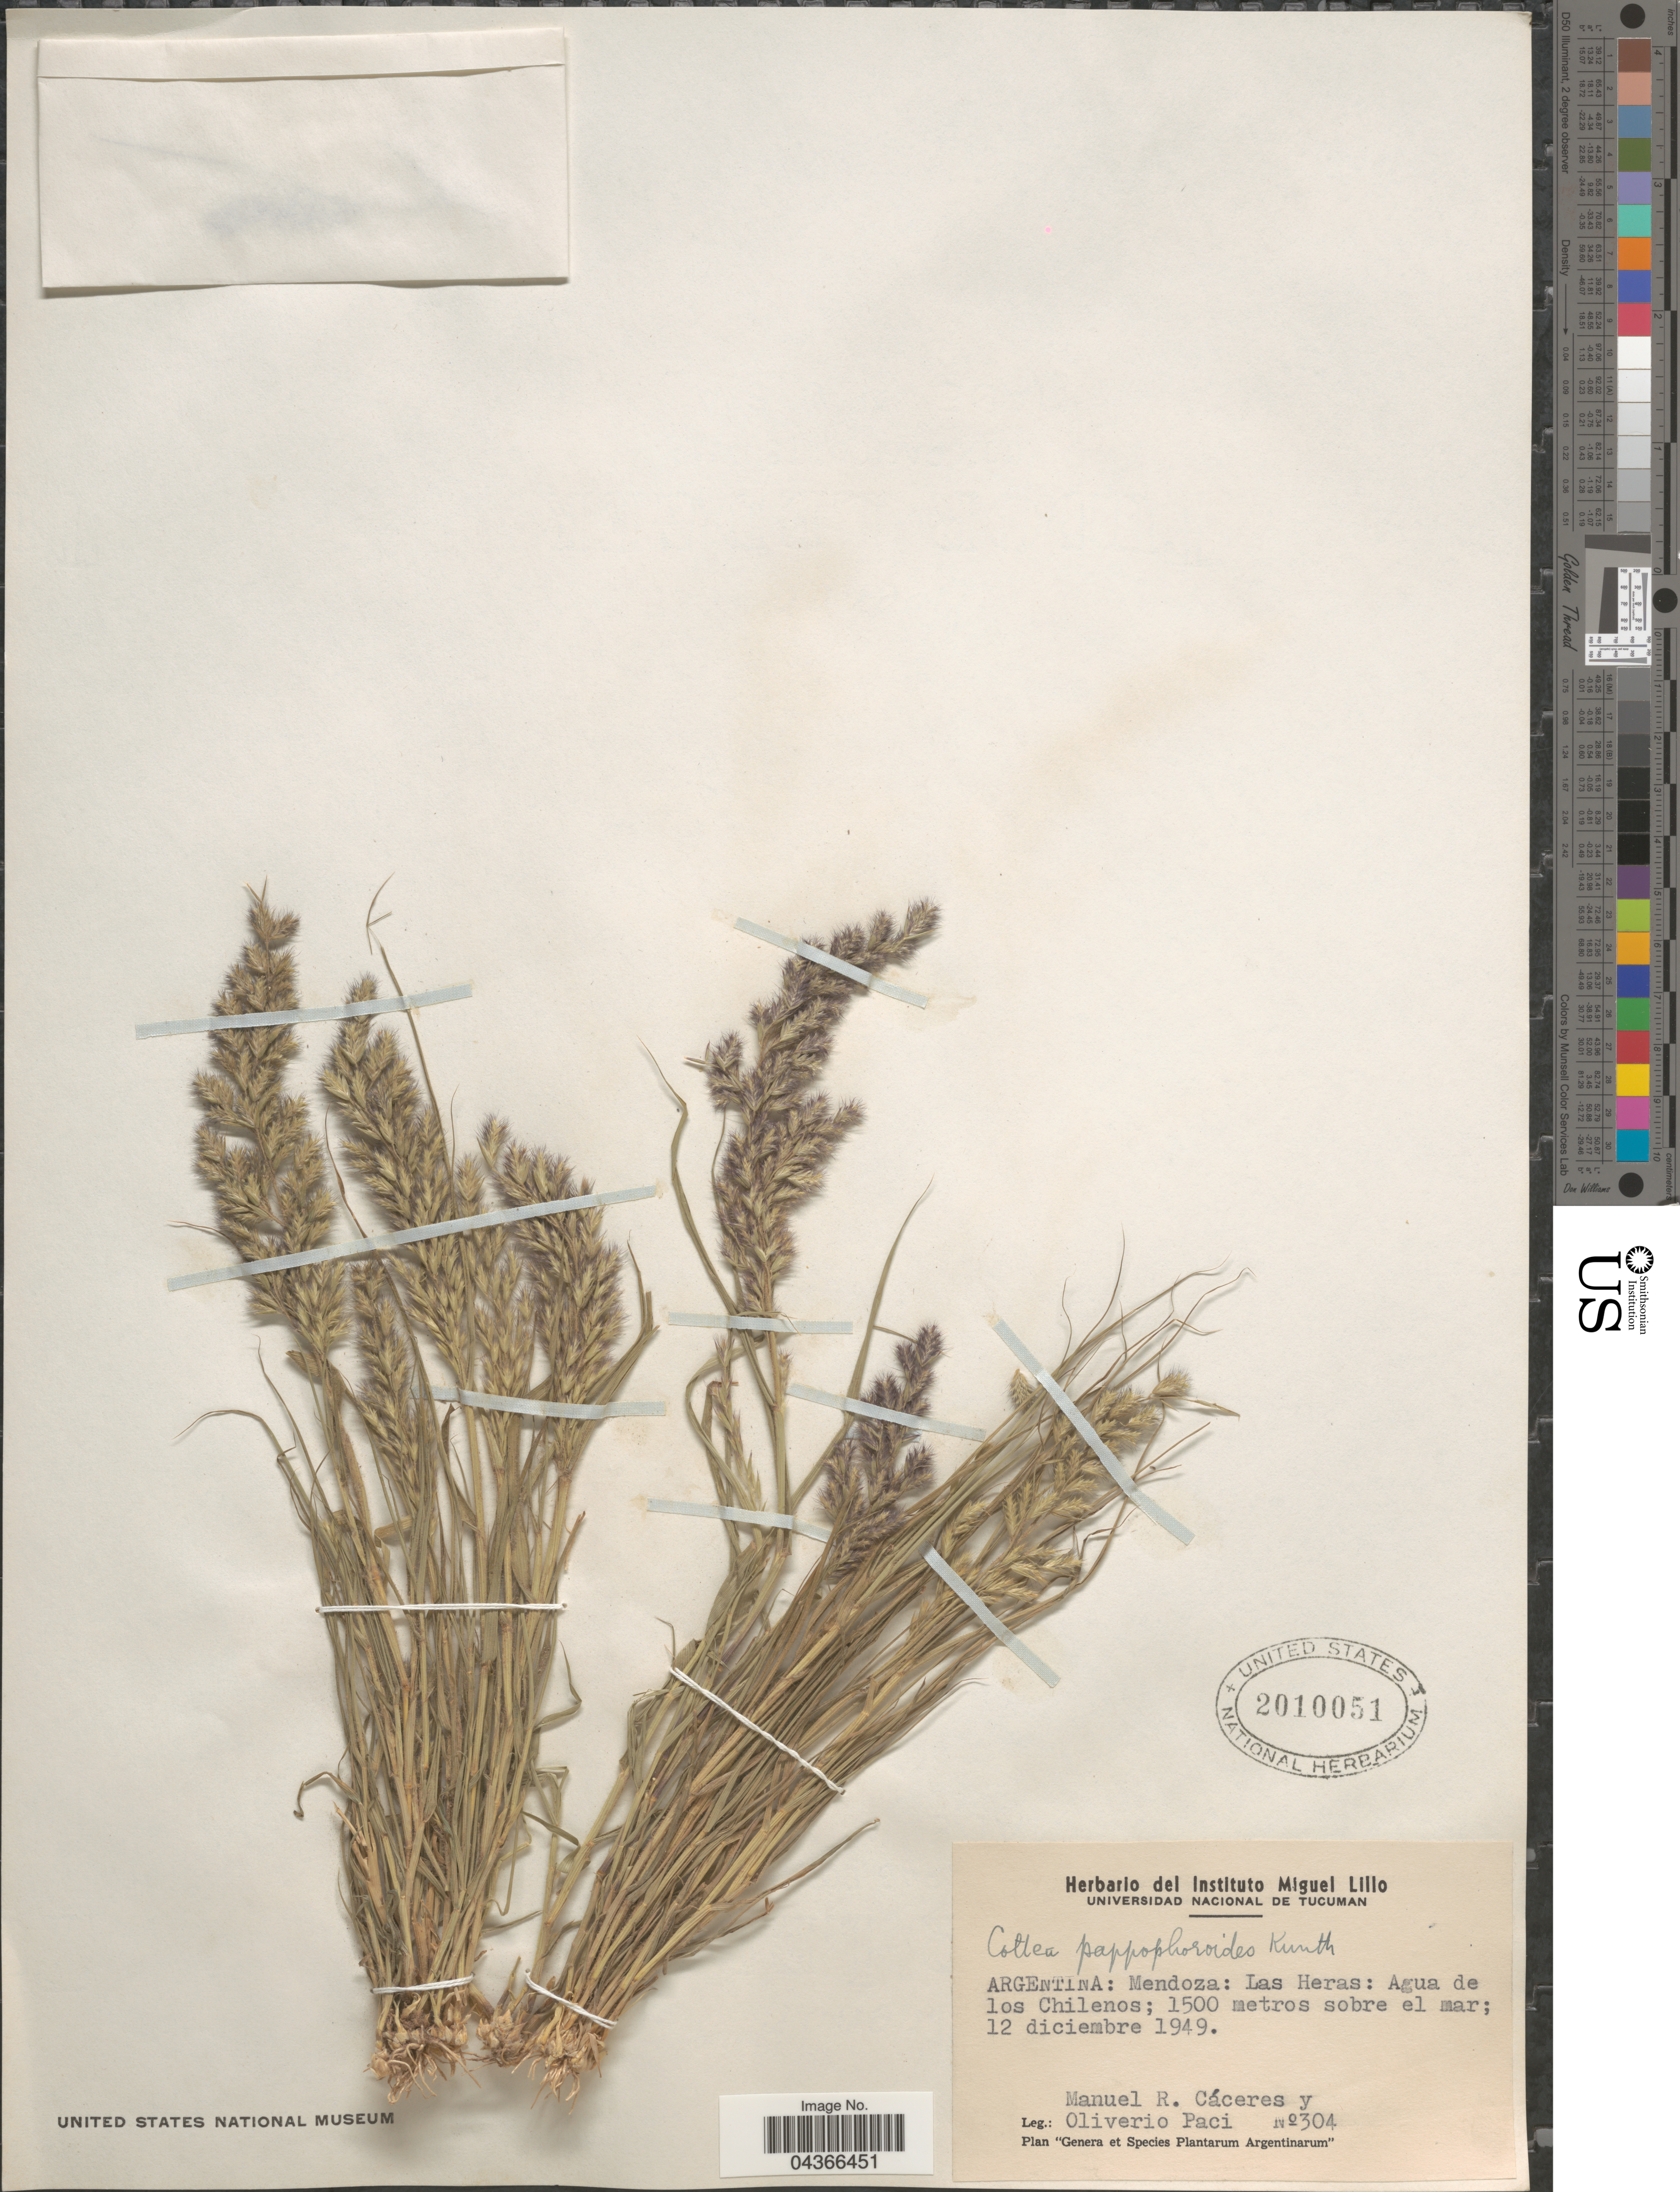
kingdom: Plantae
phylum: Tracheophyta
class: Liliopsida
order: Poales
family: Poaceae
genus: Cottea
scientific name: Cottea pappophoroides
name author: Kunth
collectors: M. R. Caceres & O. Paci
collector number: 304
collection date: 1949-12-12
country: Argentina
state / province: Mendoza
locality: Las Heras: Agua de los Chilenos.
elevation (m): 1500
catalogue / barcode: US 2010051